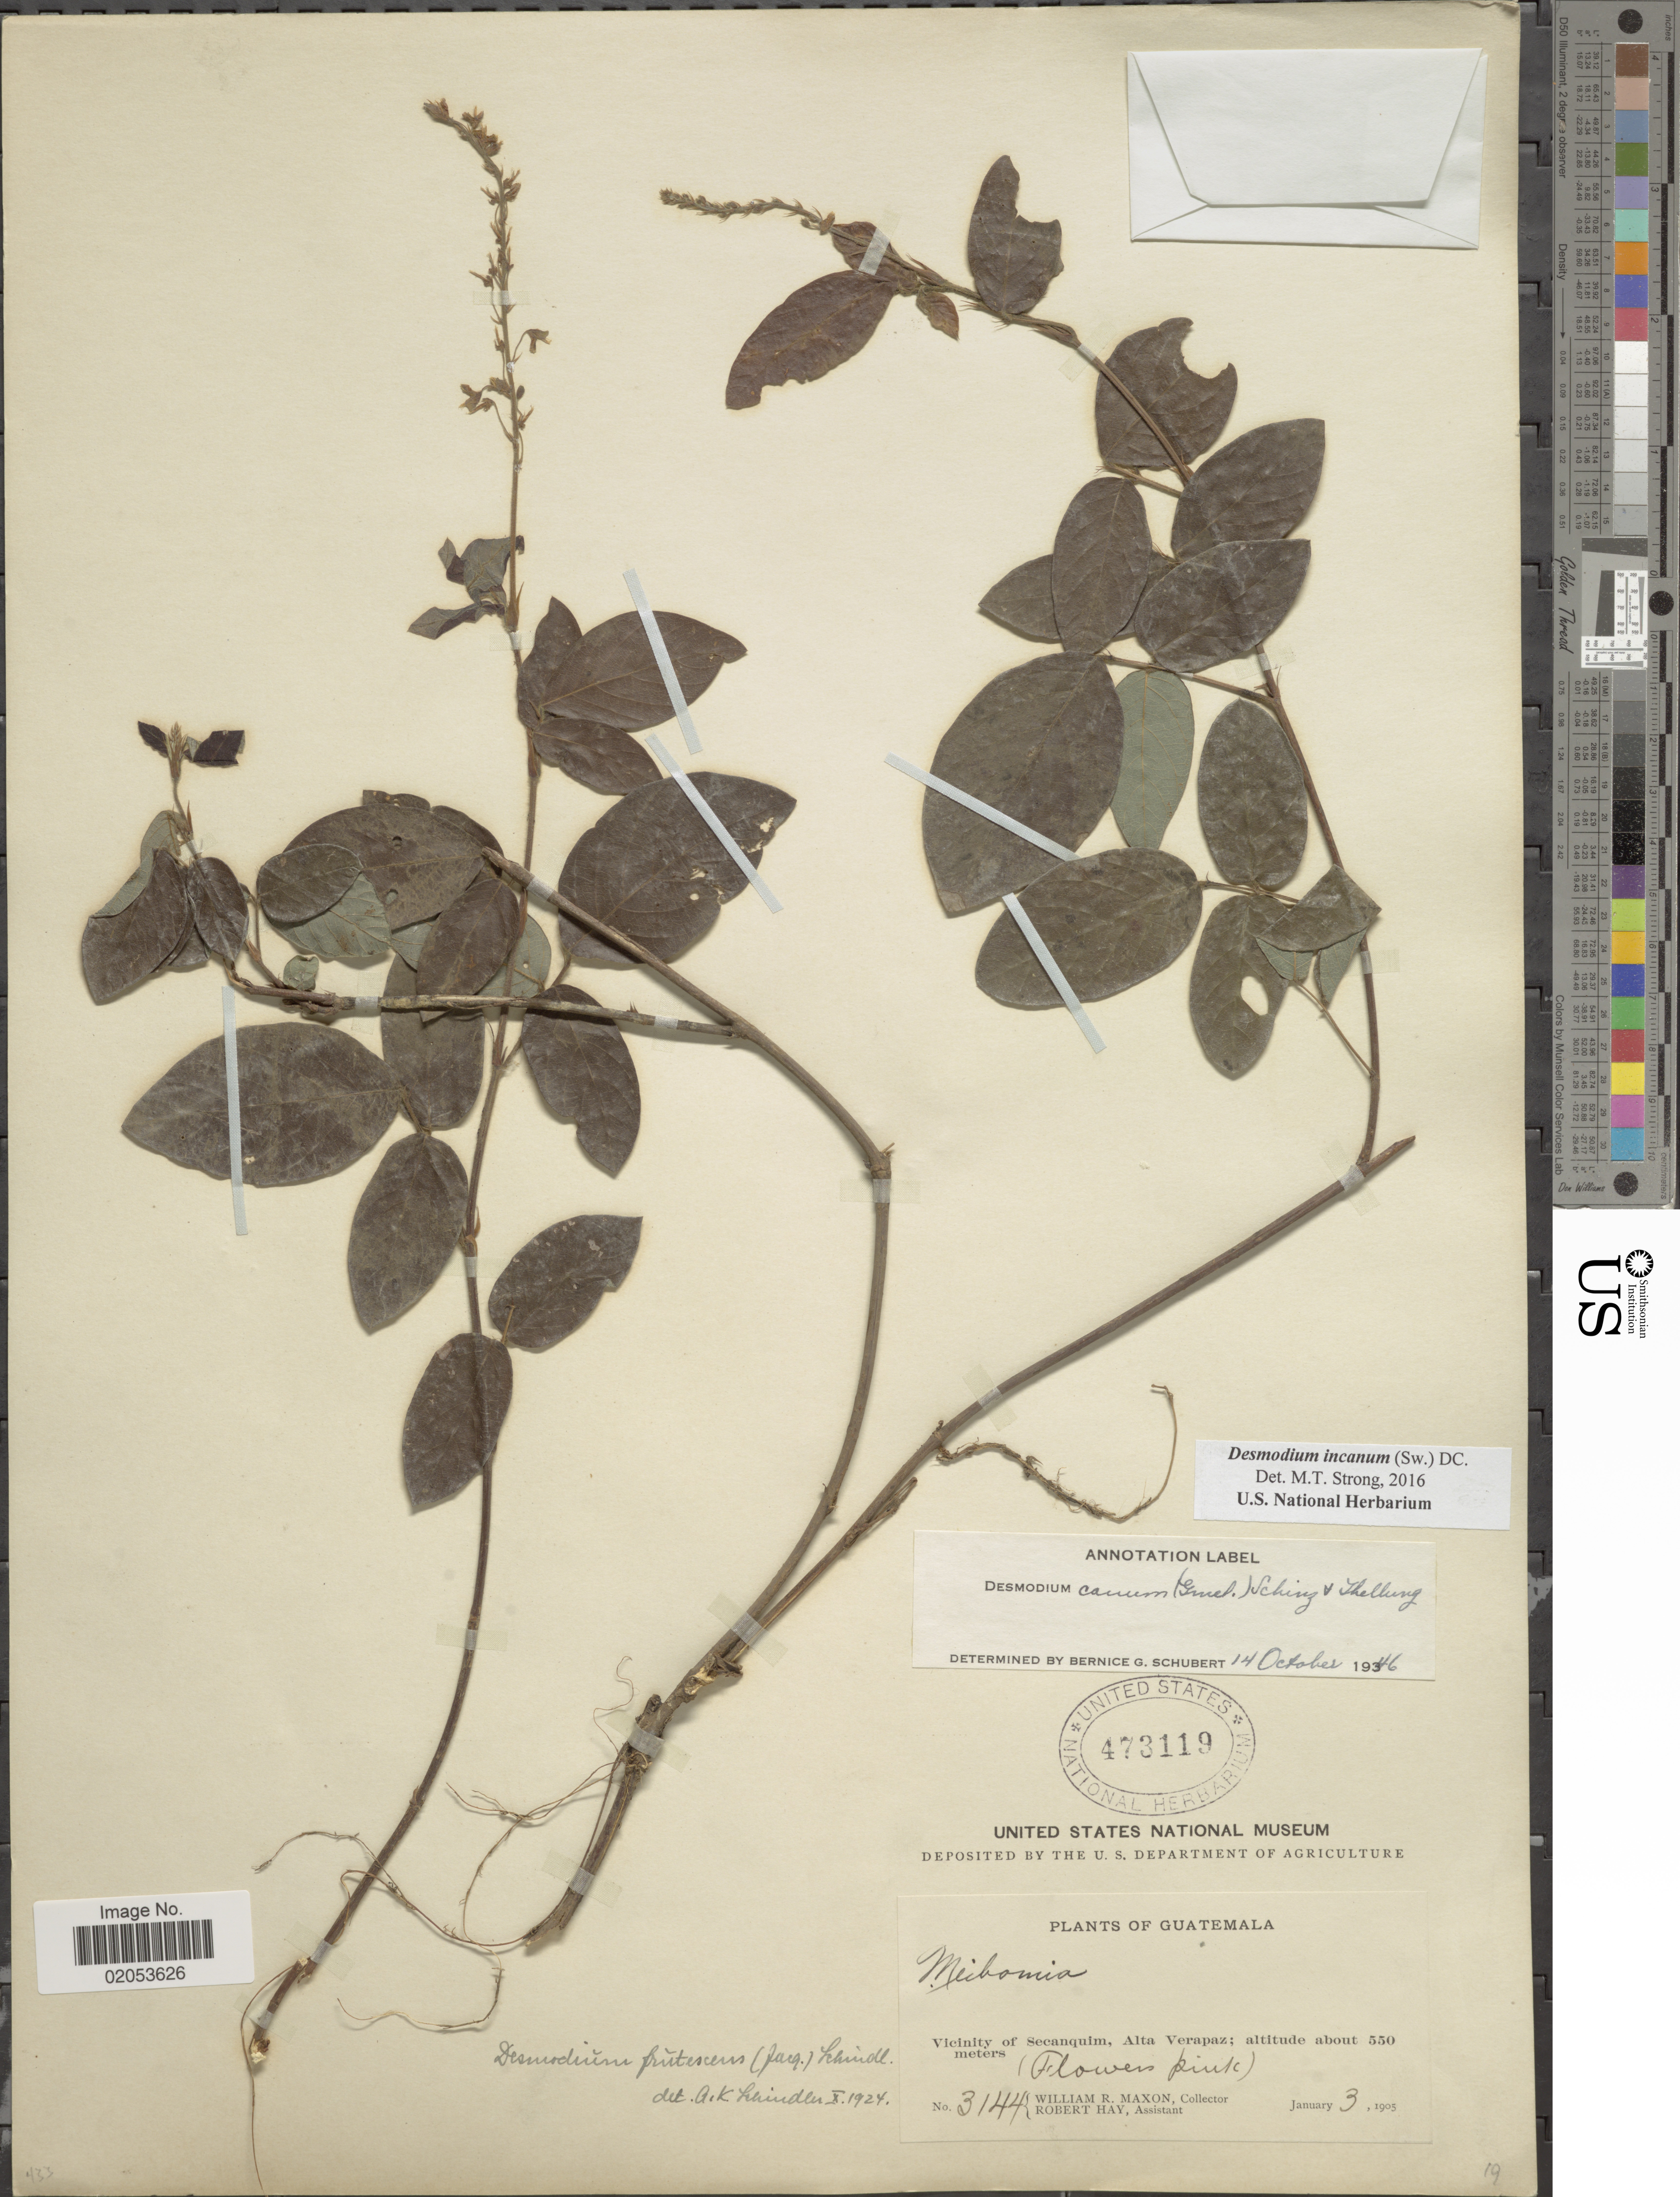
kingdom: Plantae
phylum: Tracheophyta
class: Magnoliopsida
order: Fabales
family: Fabaceae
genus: Desmodium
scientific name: Desmodium incanum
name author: (Sw.) DC.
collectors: W. R. Maxon & R. Hay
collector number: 3144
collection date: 1905-01-03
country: Guatemala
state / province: Alta Verapaz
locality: Vicinity of Secanquim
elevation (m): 550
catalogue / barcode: US 473119